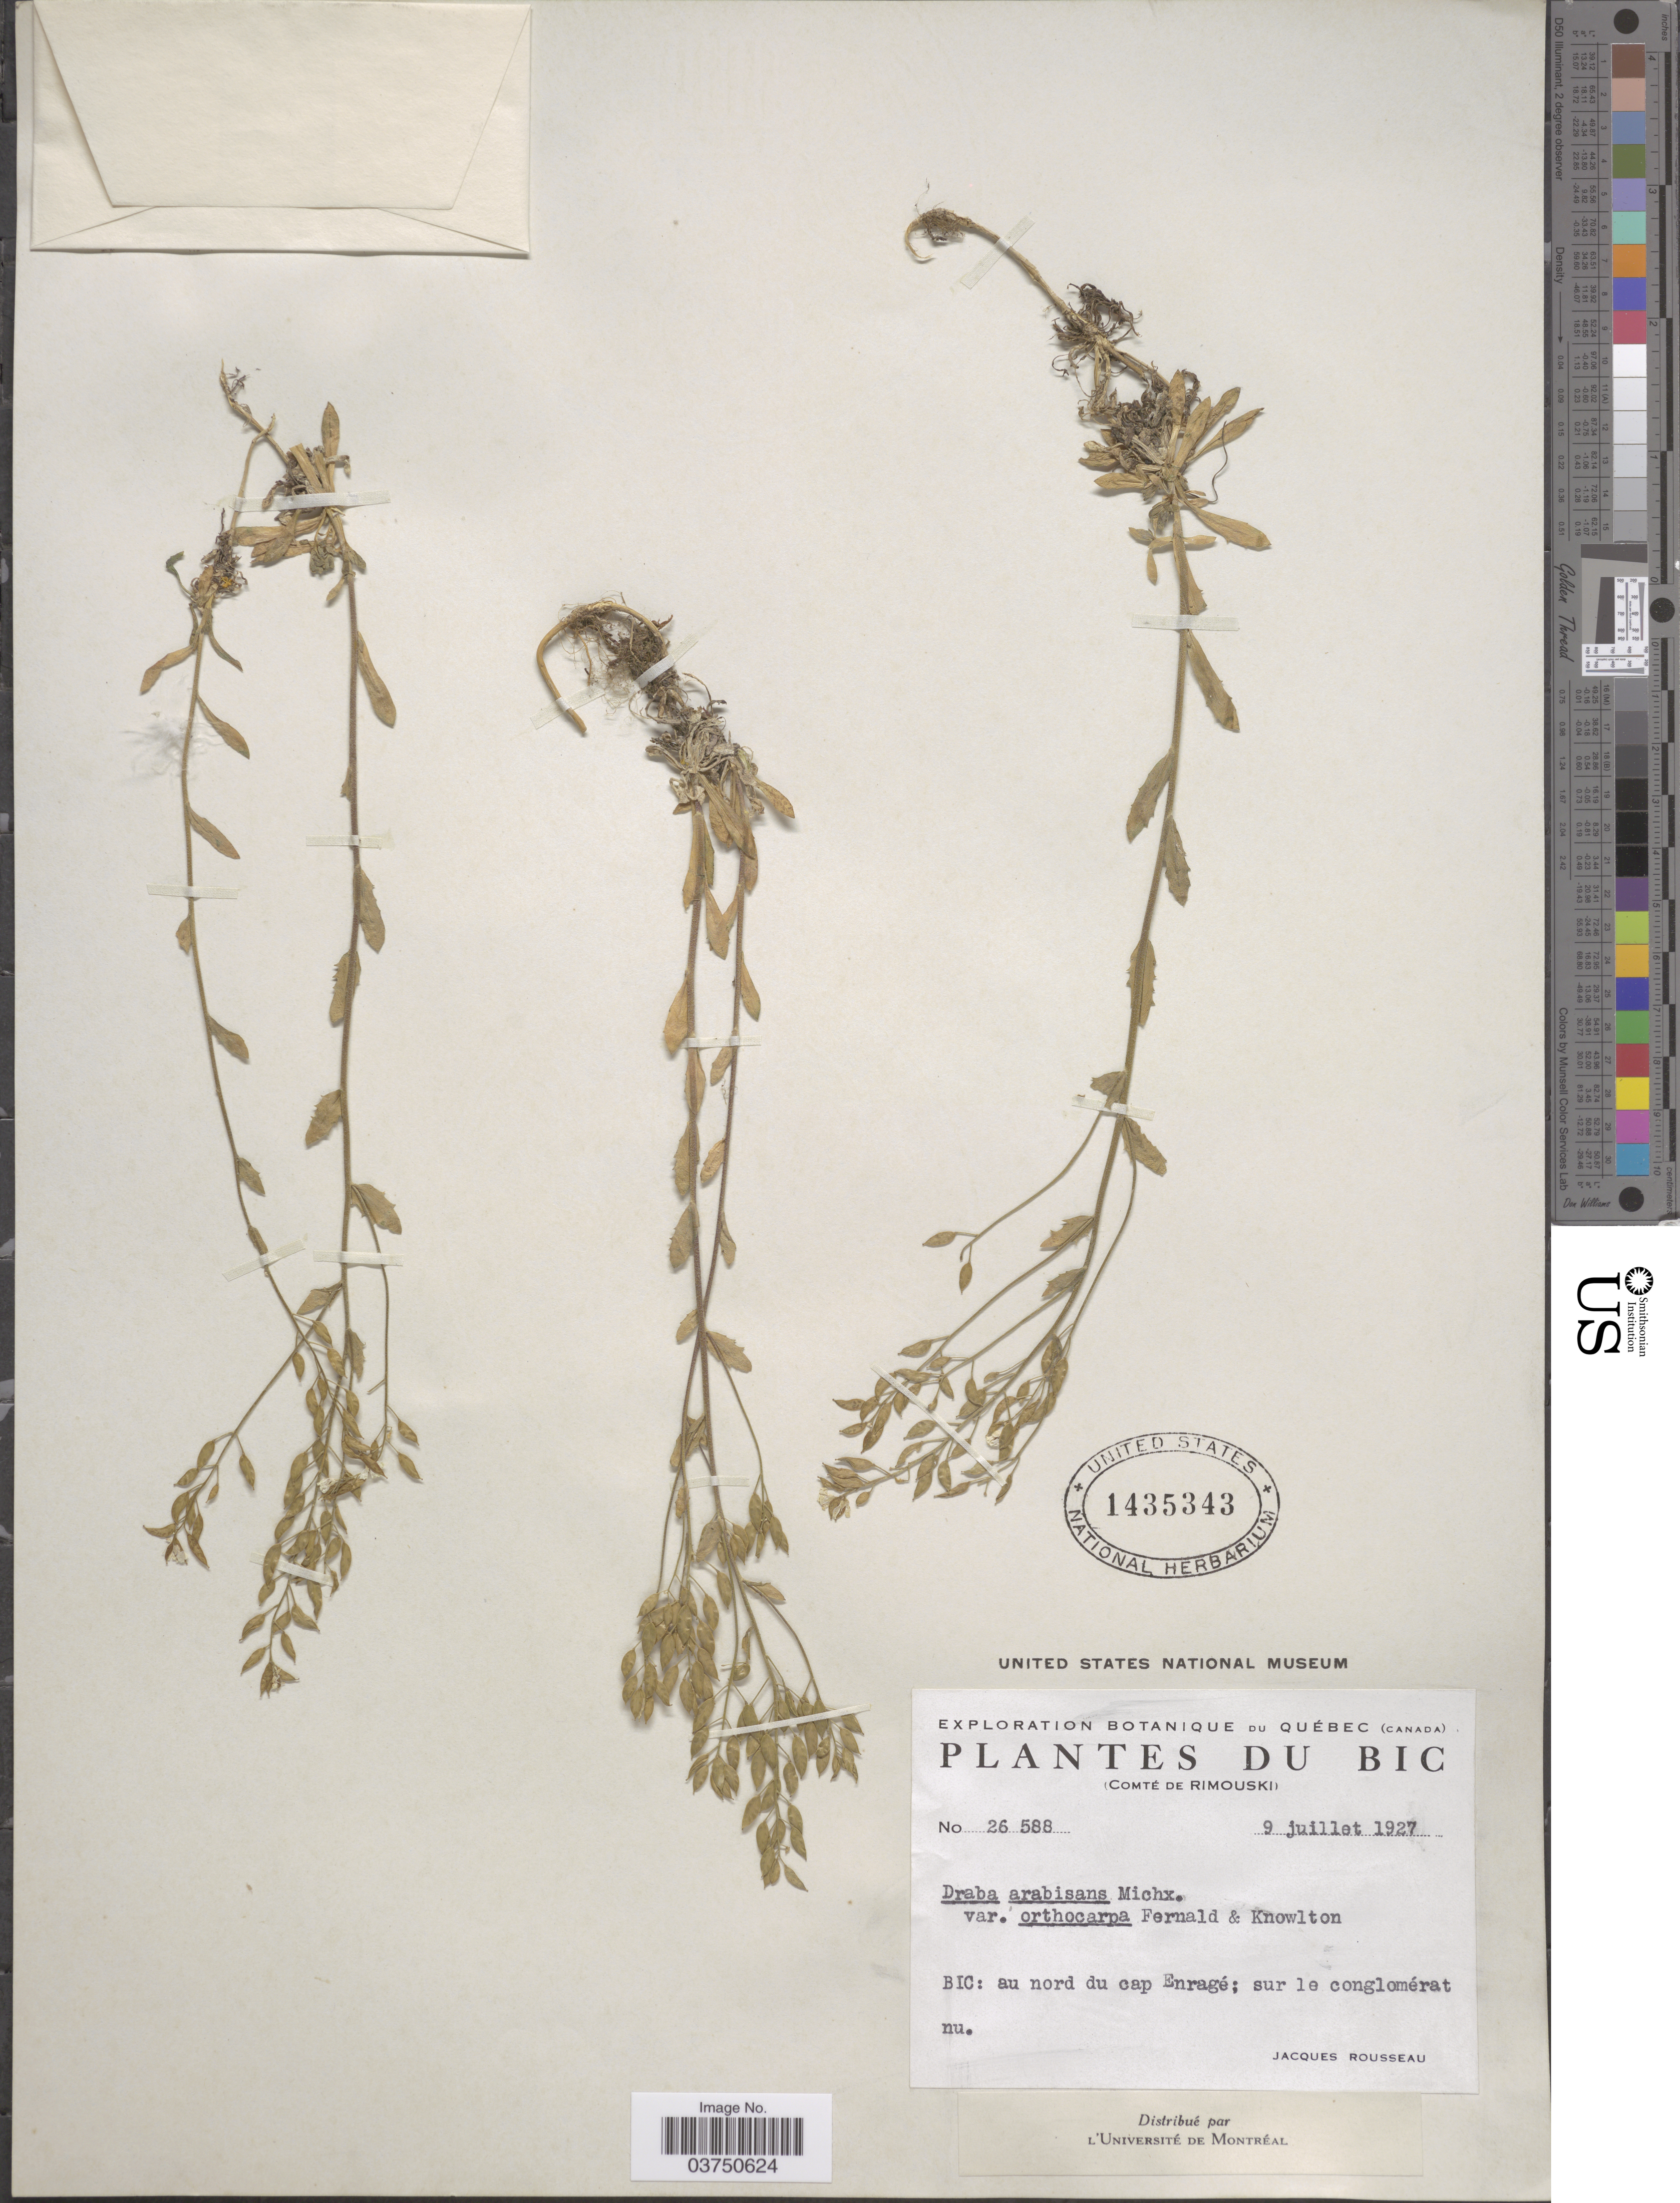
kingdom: Plantae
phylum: Tracheophyta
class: Magnoliopsida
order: Brassicales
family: Brassicaceae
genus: Draba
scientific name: Draba arabisans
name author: Michx.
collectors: J. Rousseau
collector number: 26588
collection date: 1927-07-09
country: Canada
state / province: Quebec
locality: BIC, Comté de Rimouski. BIC: au nord du cap Enragé; sur le conglomérat nu.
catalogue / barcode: US 1435343